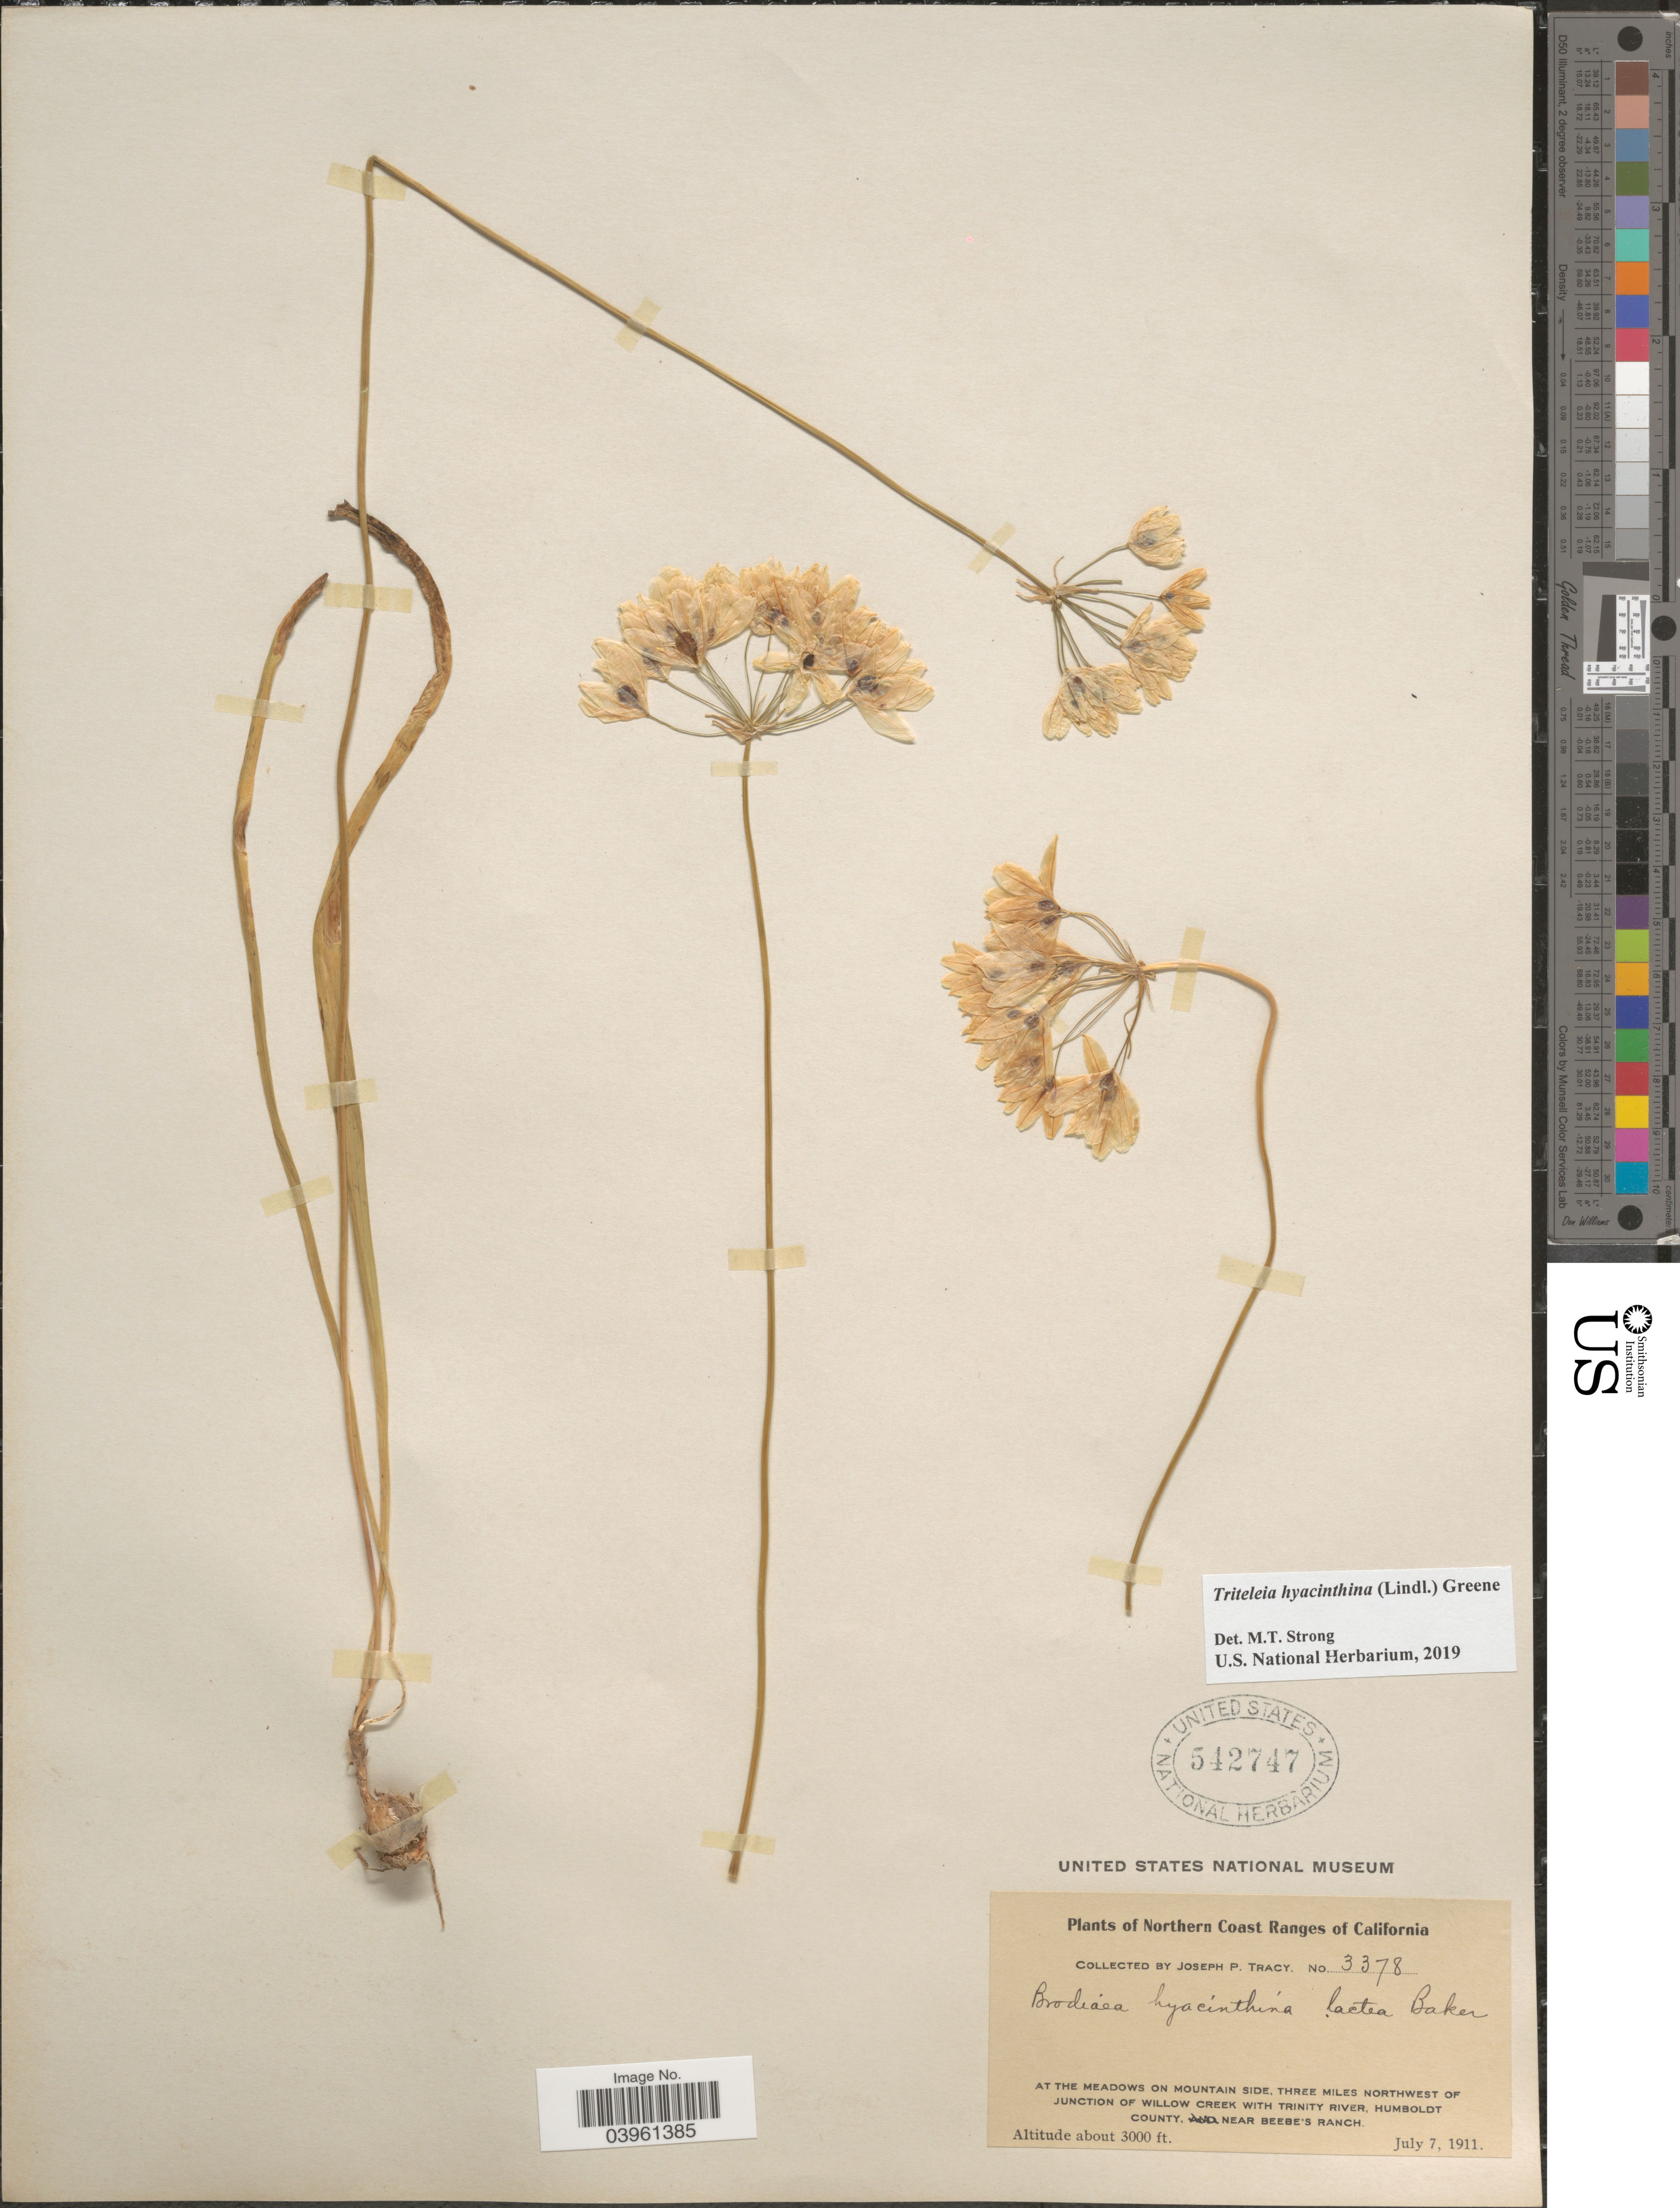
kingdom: Plantae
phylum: Tracheophyta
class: Liliopsida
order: Asparagales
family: Asparagaceae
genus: Triteleia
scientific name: Triteleia hyacinthina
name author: (Lindl.) Greene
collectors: J. Tracy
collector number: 3378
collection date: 1911-07-07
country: United States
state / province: California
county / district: Humboldt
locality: Northern Coast Ranges of California. At the meadows on mountain side, three miles northwest of Junction of Willow Creek, with Trinity River, Humboldt County, near Beebe's Ranch.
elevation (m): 914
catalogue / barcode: US 542747